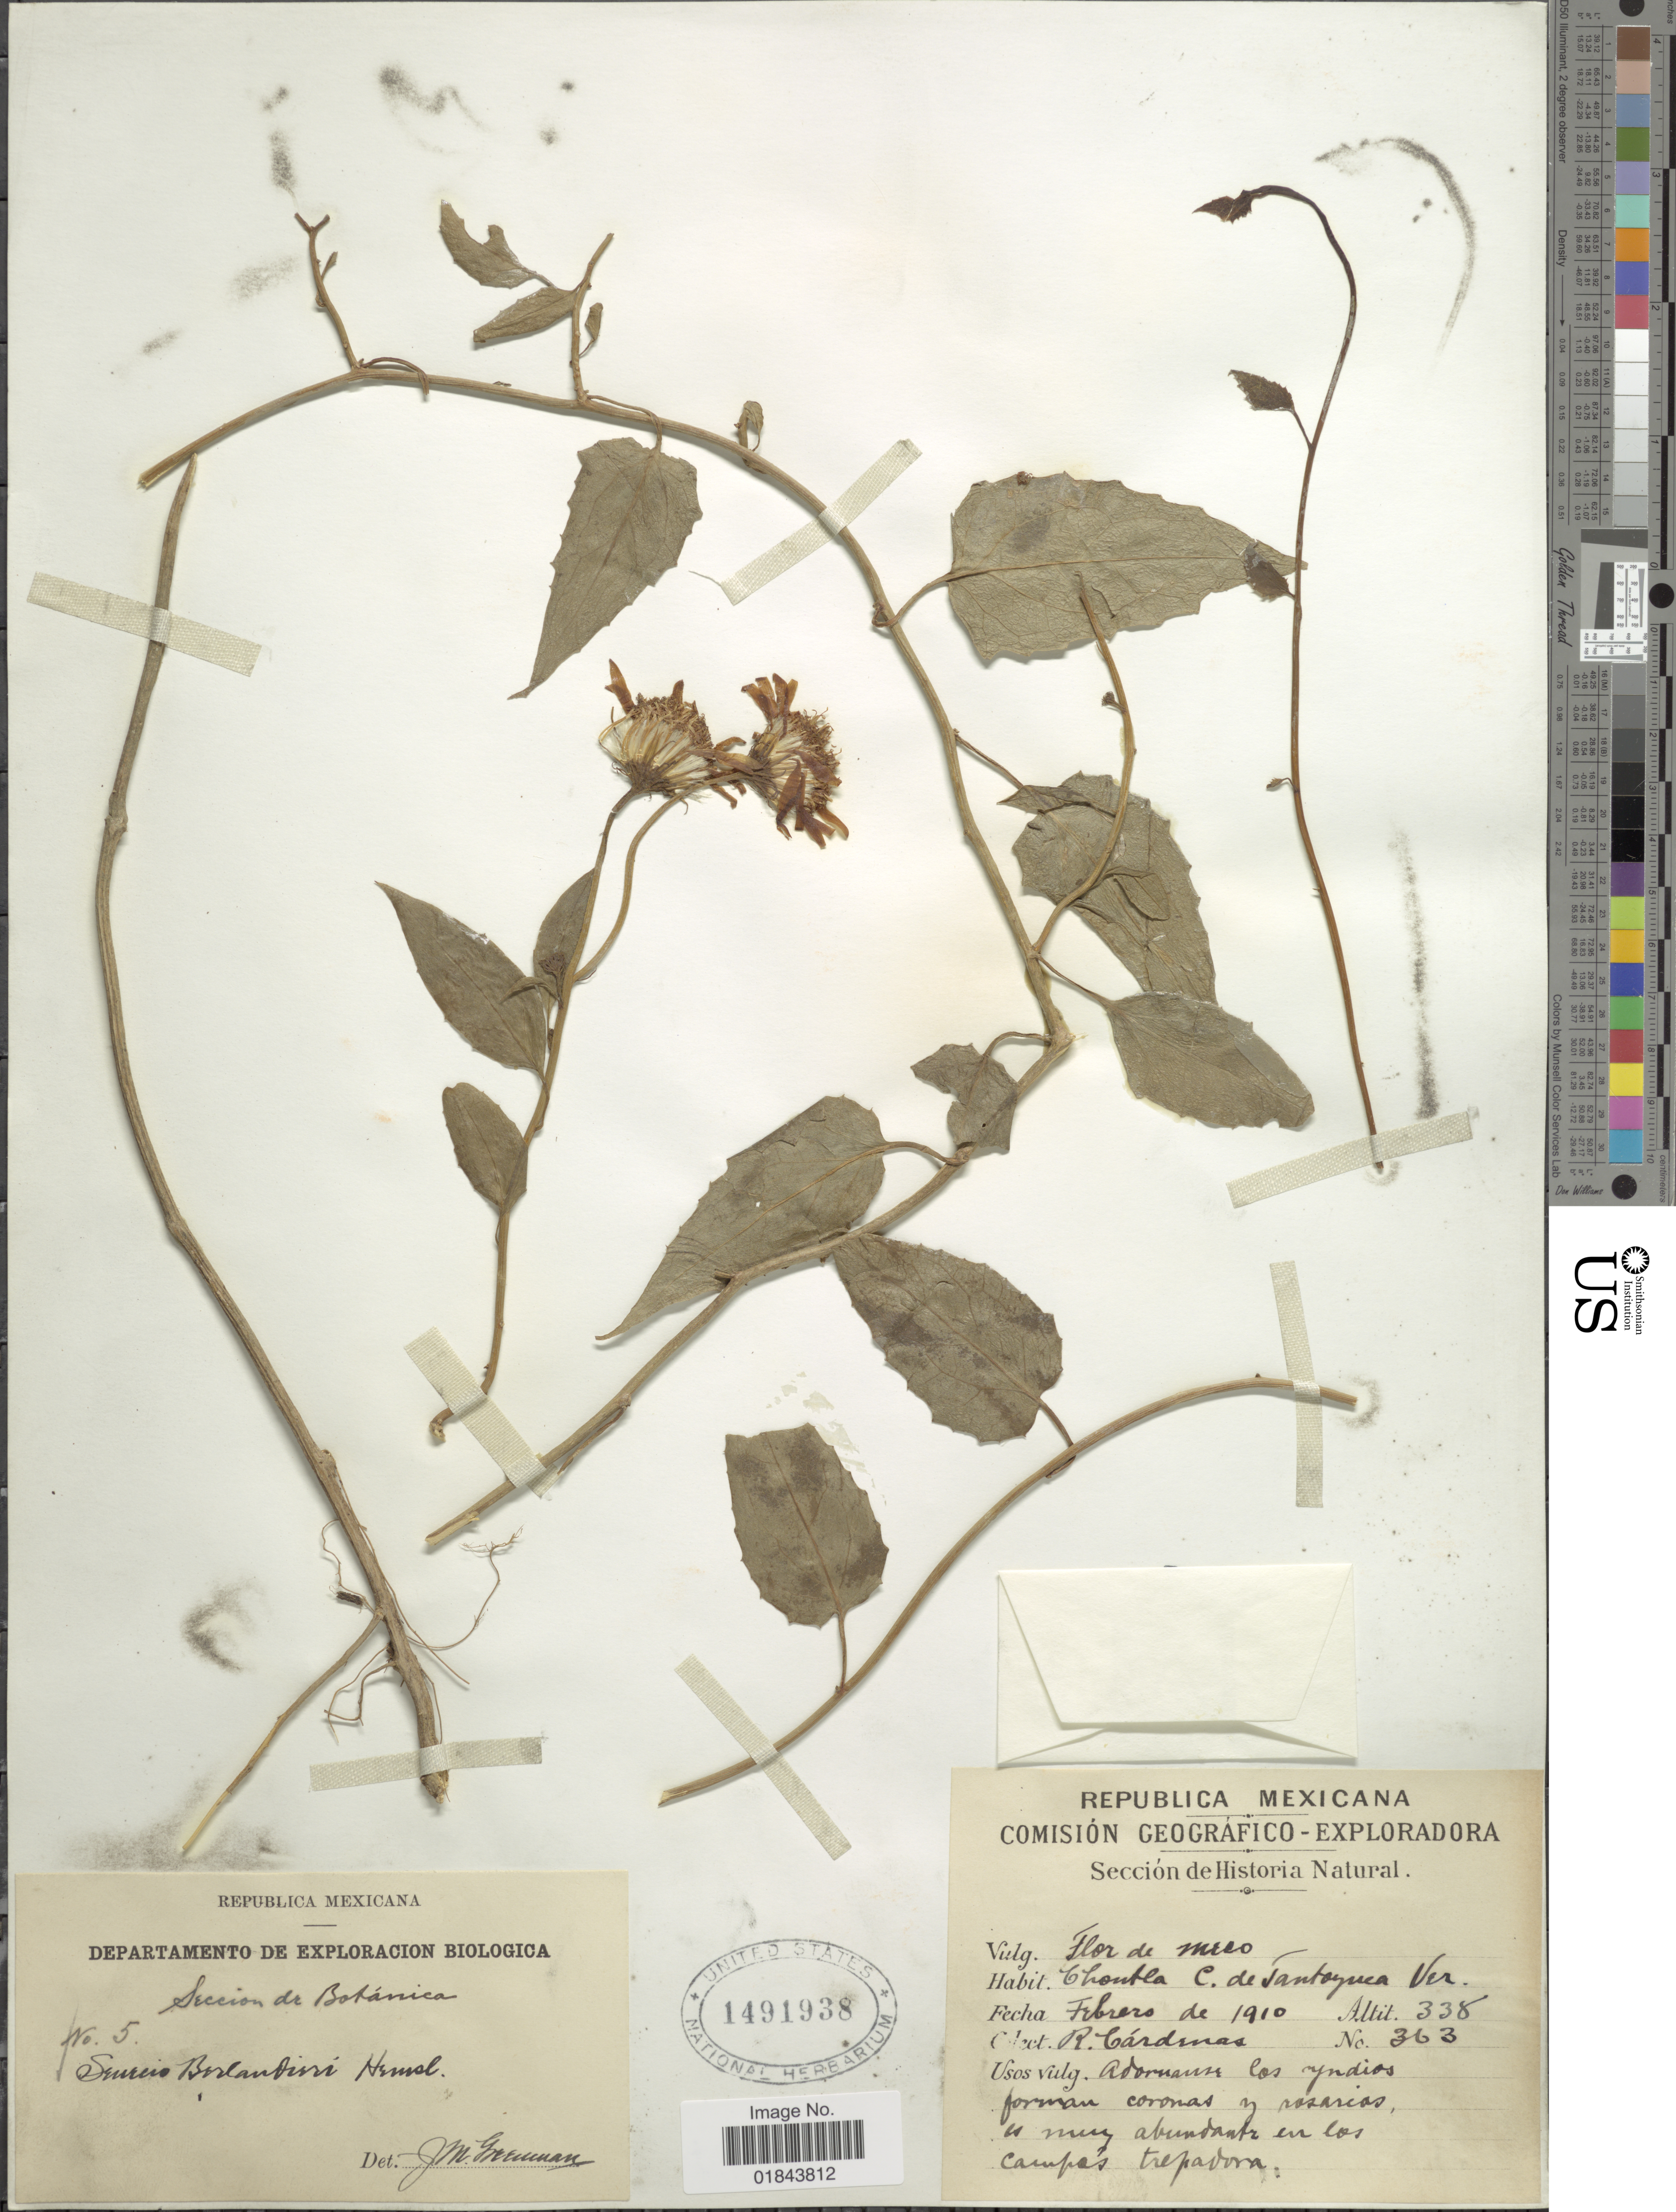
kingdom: Plantae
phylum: Tracheophyta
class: Magnoliopsida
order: Asterales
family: Asteraceae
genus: Pseudogynoxys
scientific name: Pseudogynoxys chenopodioides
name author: (Kunth) Cabrera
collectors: R. Cárdenas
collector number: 363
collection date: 1910-02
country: Mexico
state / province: Veracruz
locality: Chontla C. de Tantoyuca Ver.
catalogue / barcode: US 1491938